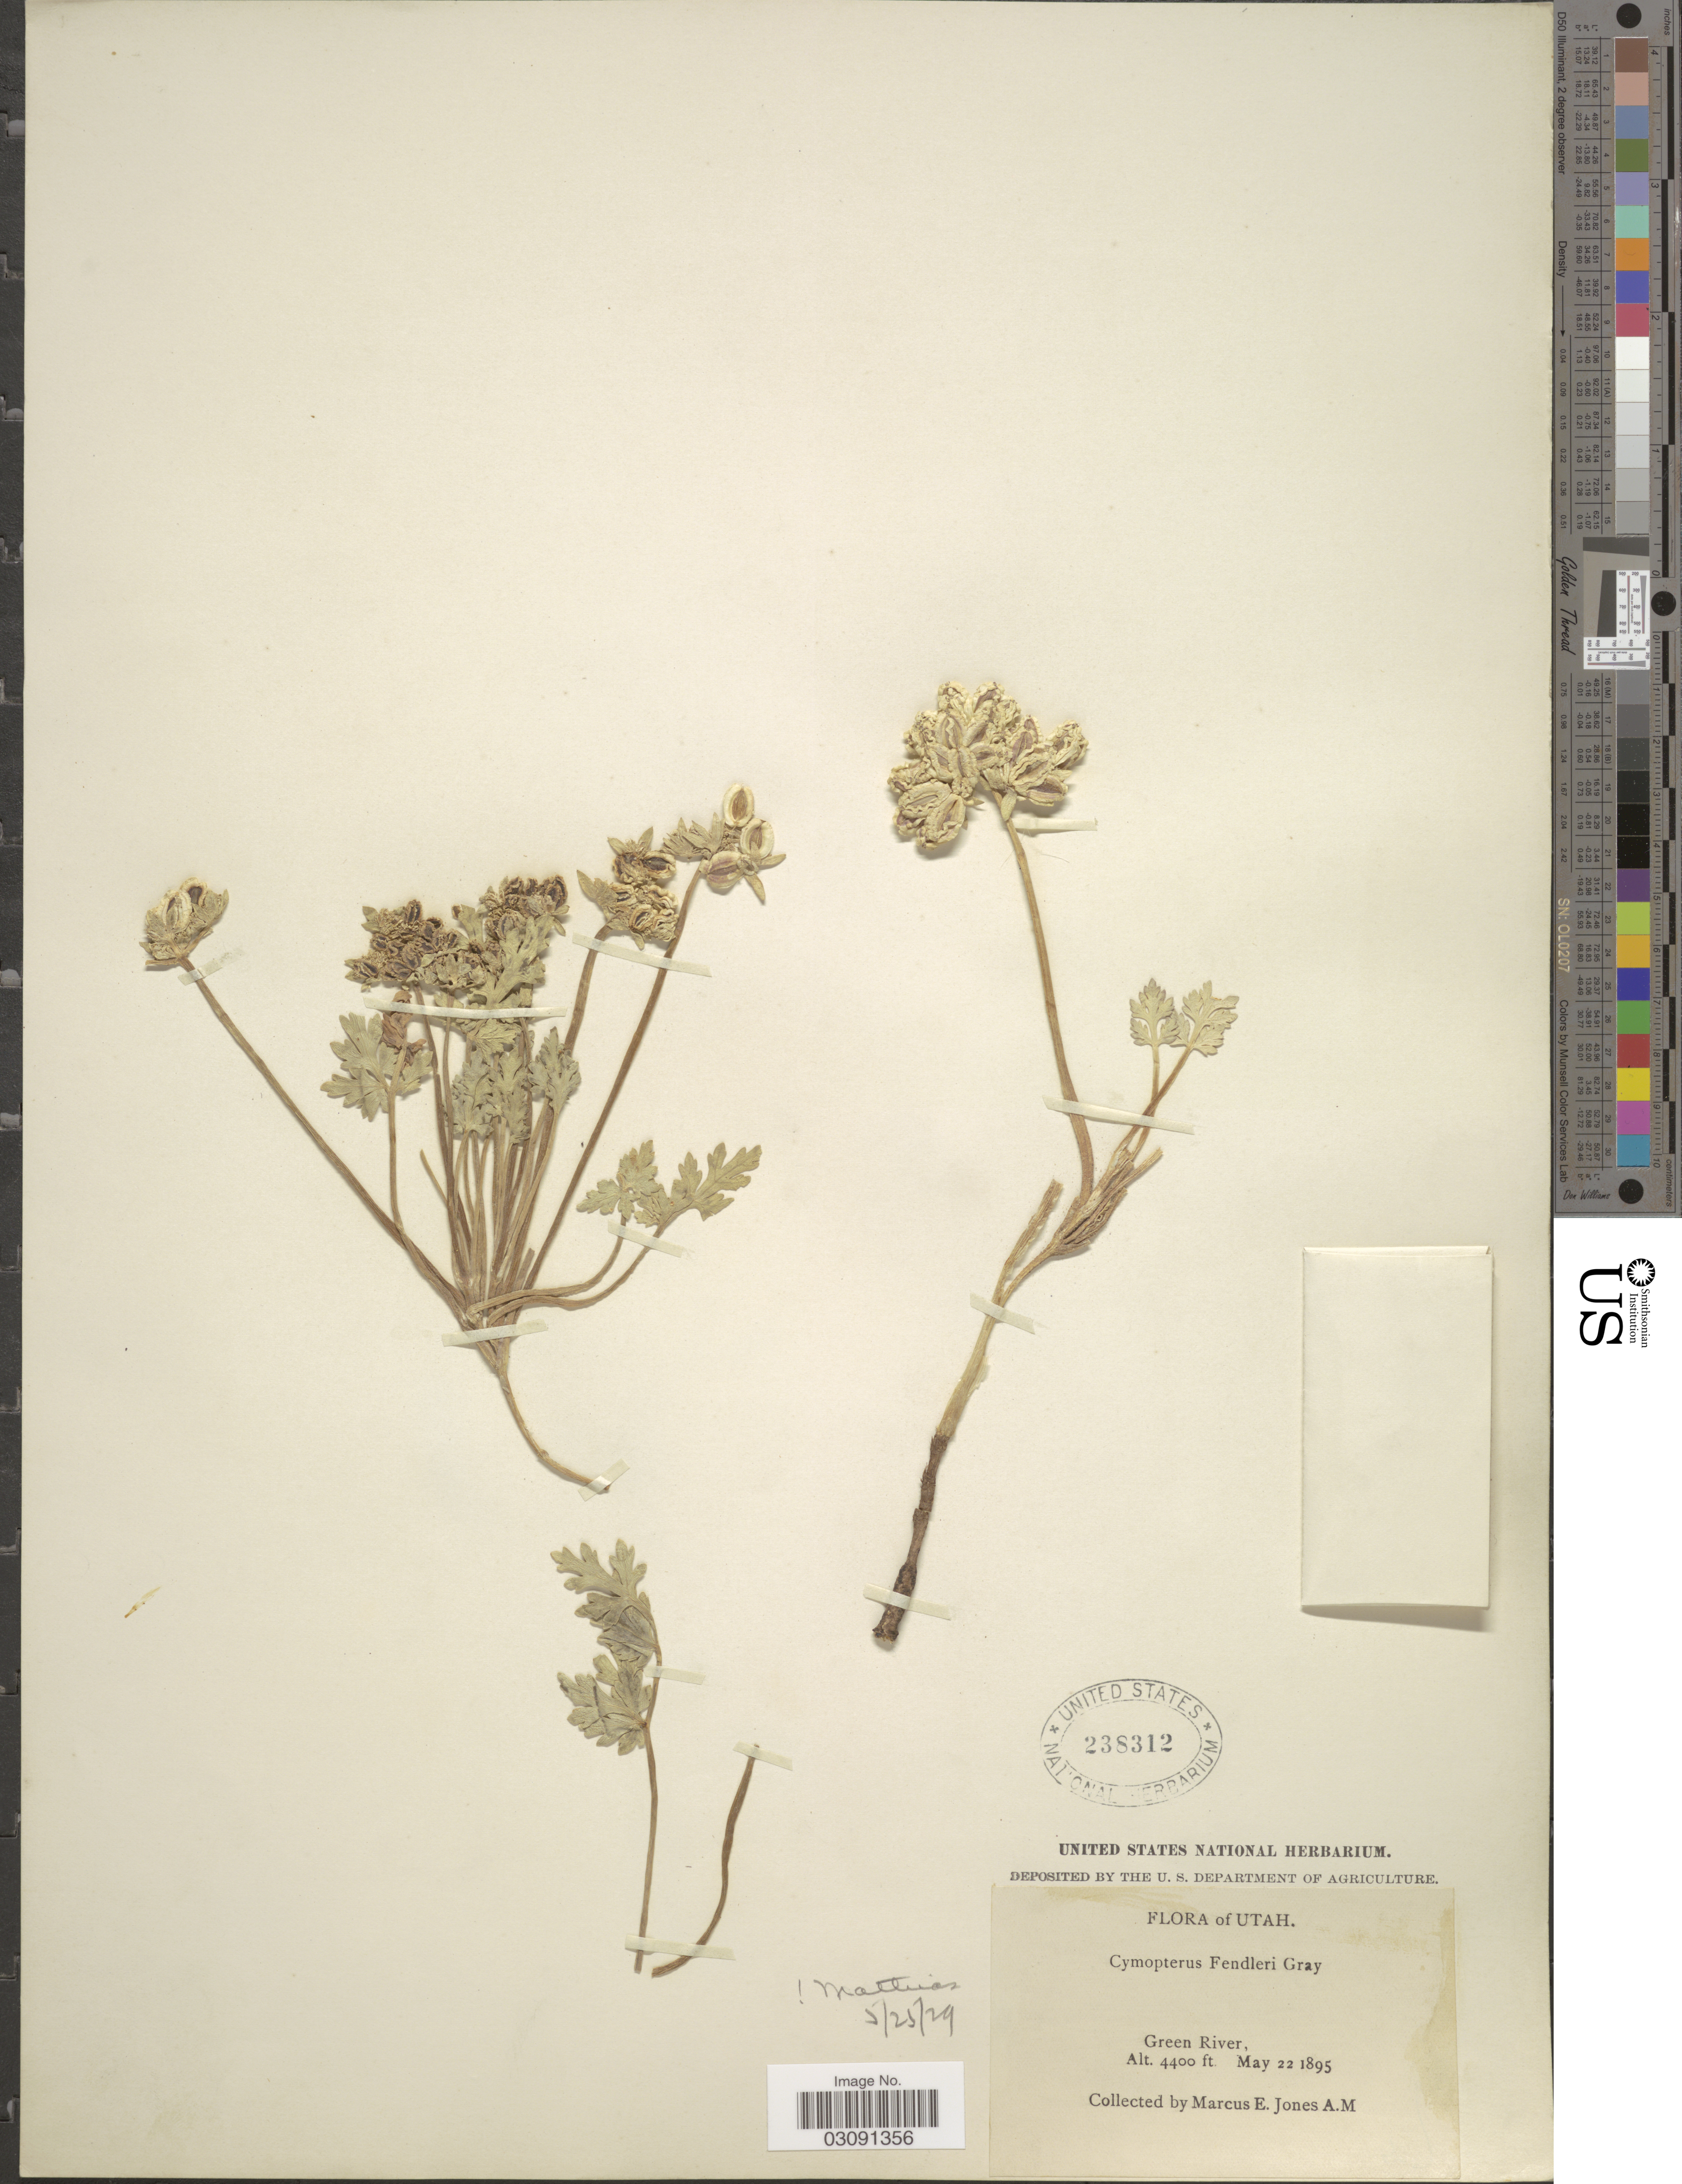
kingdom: Plantae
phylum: Tracheophyta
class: Magnoliopsida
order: Apiales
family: Apiaceae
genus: Cymopterus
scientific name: Cymopterus fendleri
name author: A. Gray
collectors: M. E. Jones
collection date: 1895-05-22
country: United States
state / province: Utah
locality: Green River.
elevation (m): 1341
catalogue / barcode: US 238312